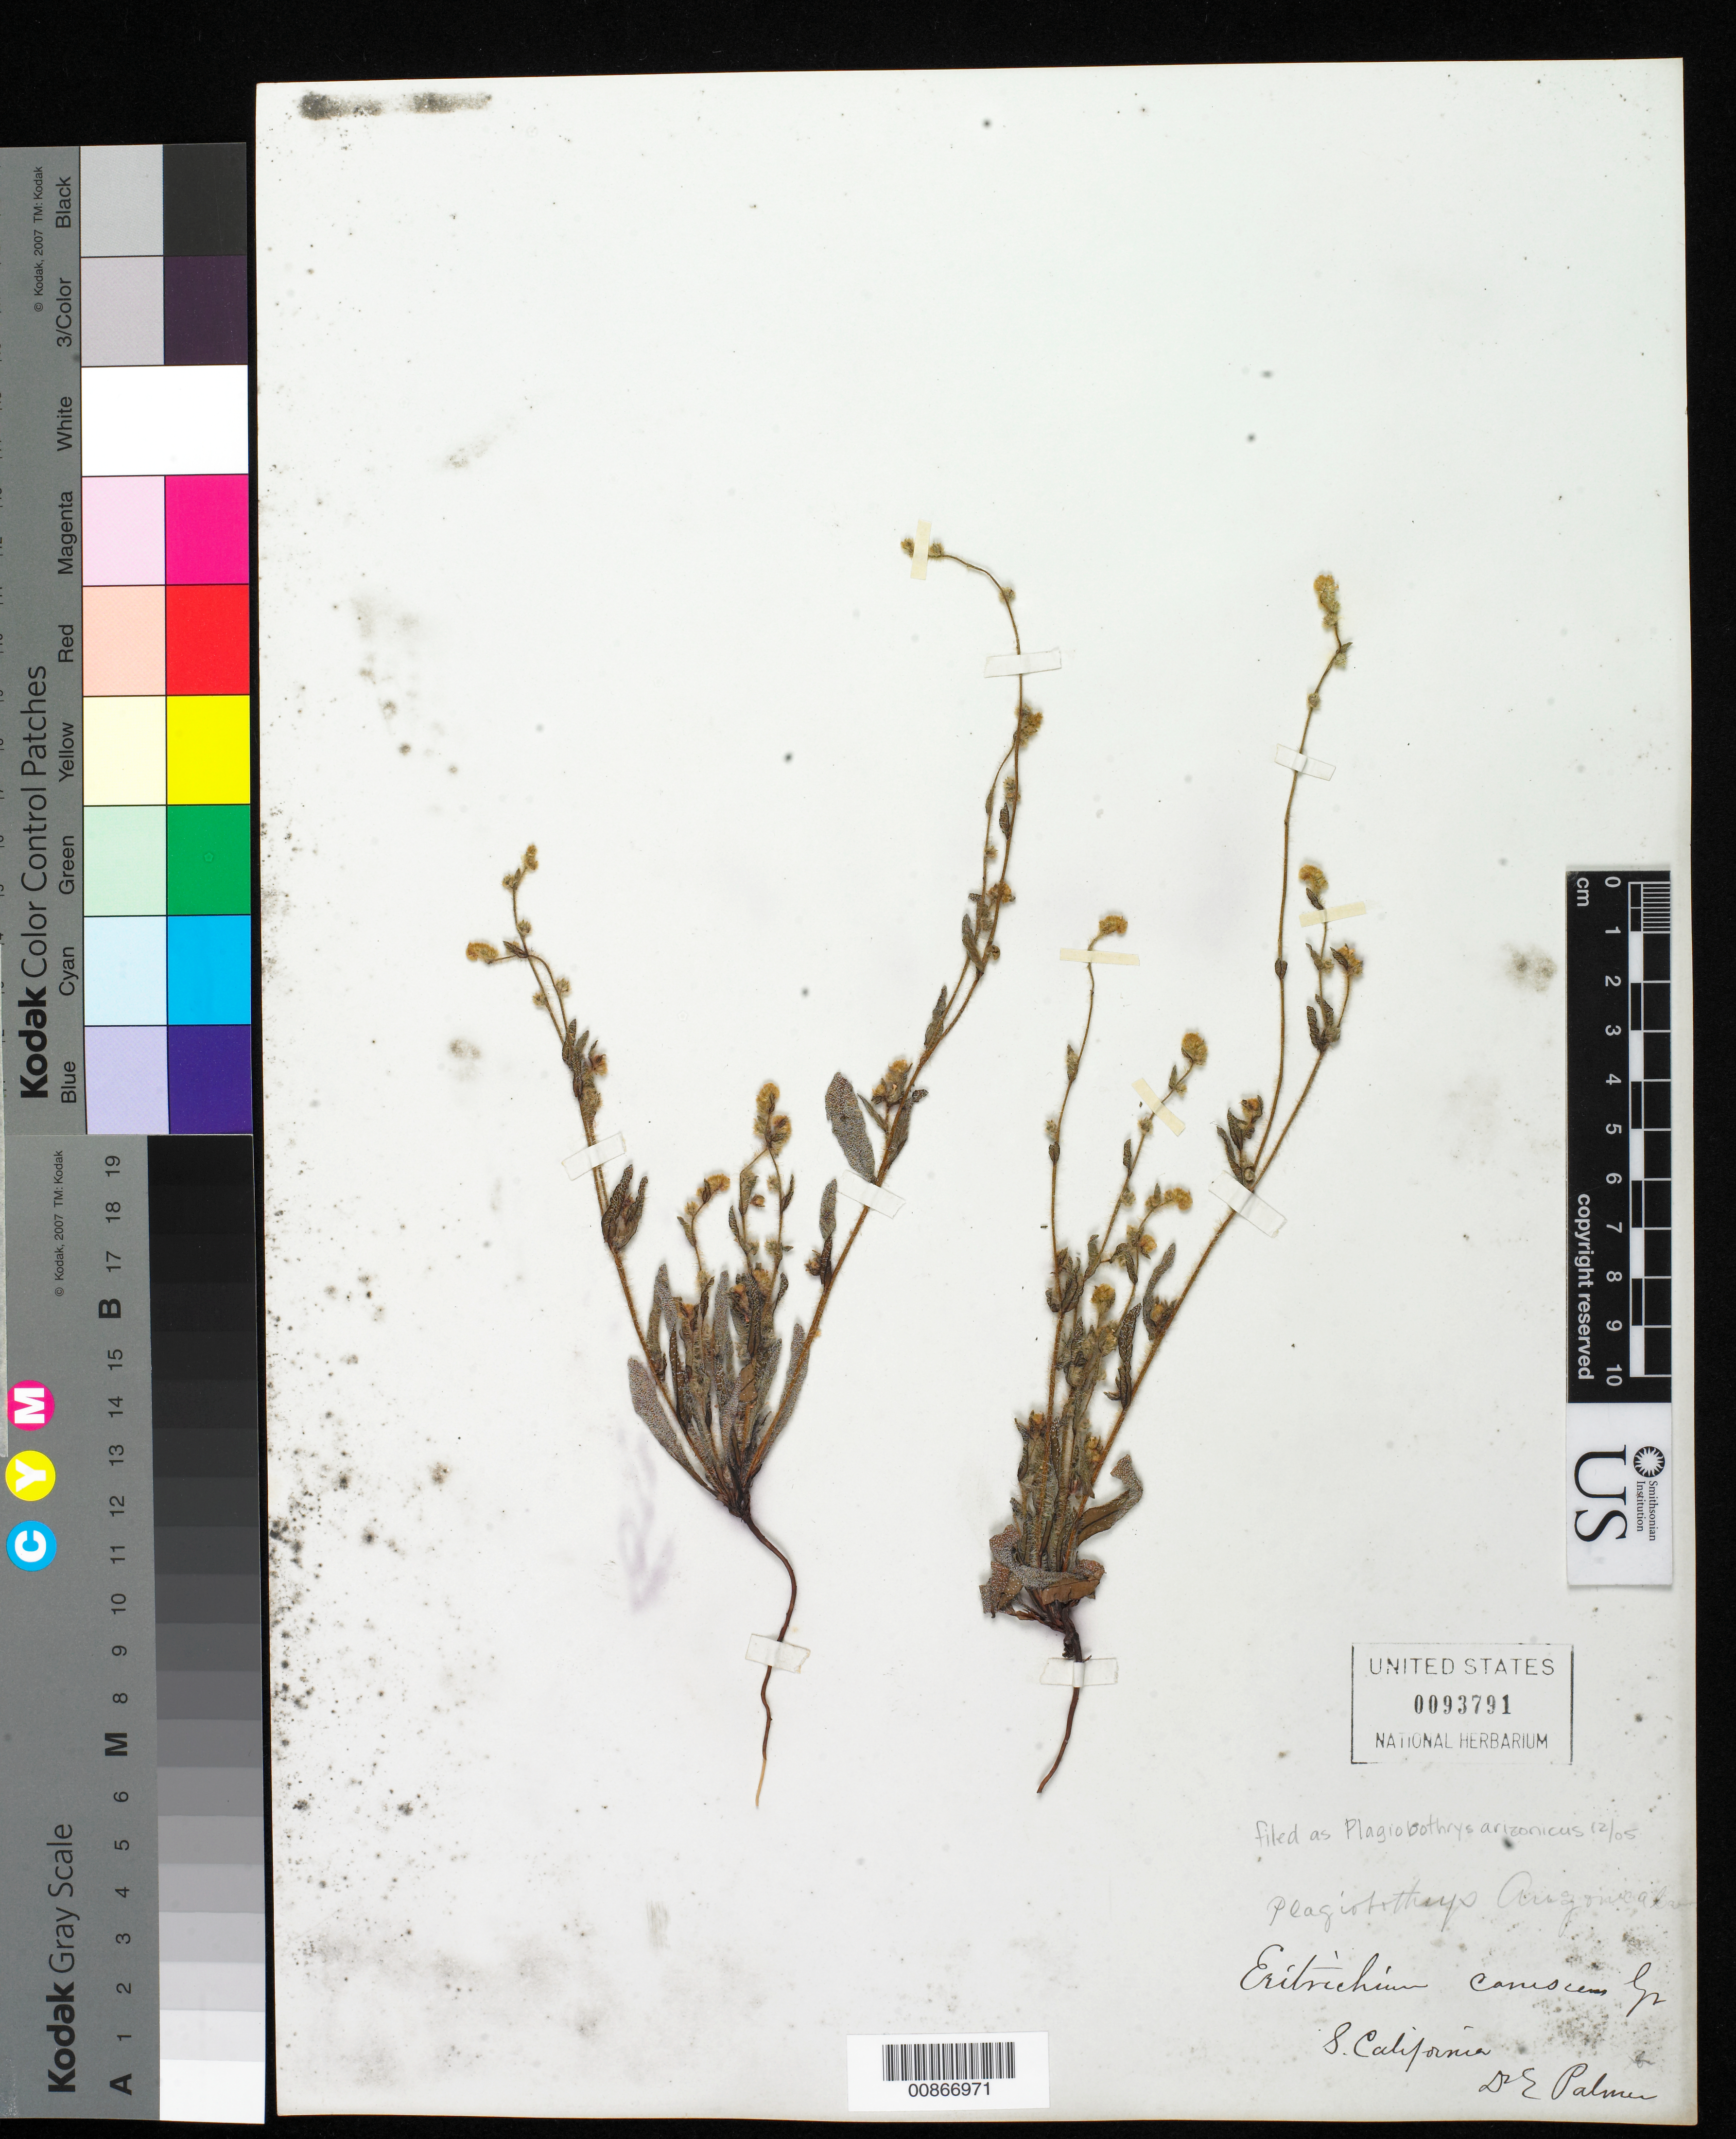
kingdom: Plantae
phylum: Tracheophyta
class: Magnoliopsida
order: Boraginales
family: Boraginaceae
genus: Plagiobothrys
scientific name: Plagiobothrys arizonicus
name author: (A. Gray) Greene ex A. Gray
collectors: E. Palmer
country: United States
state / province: California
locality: S California.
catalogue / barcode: US 93791